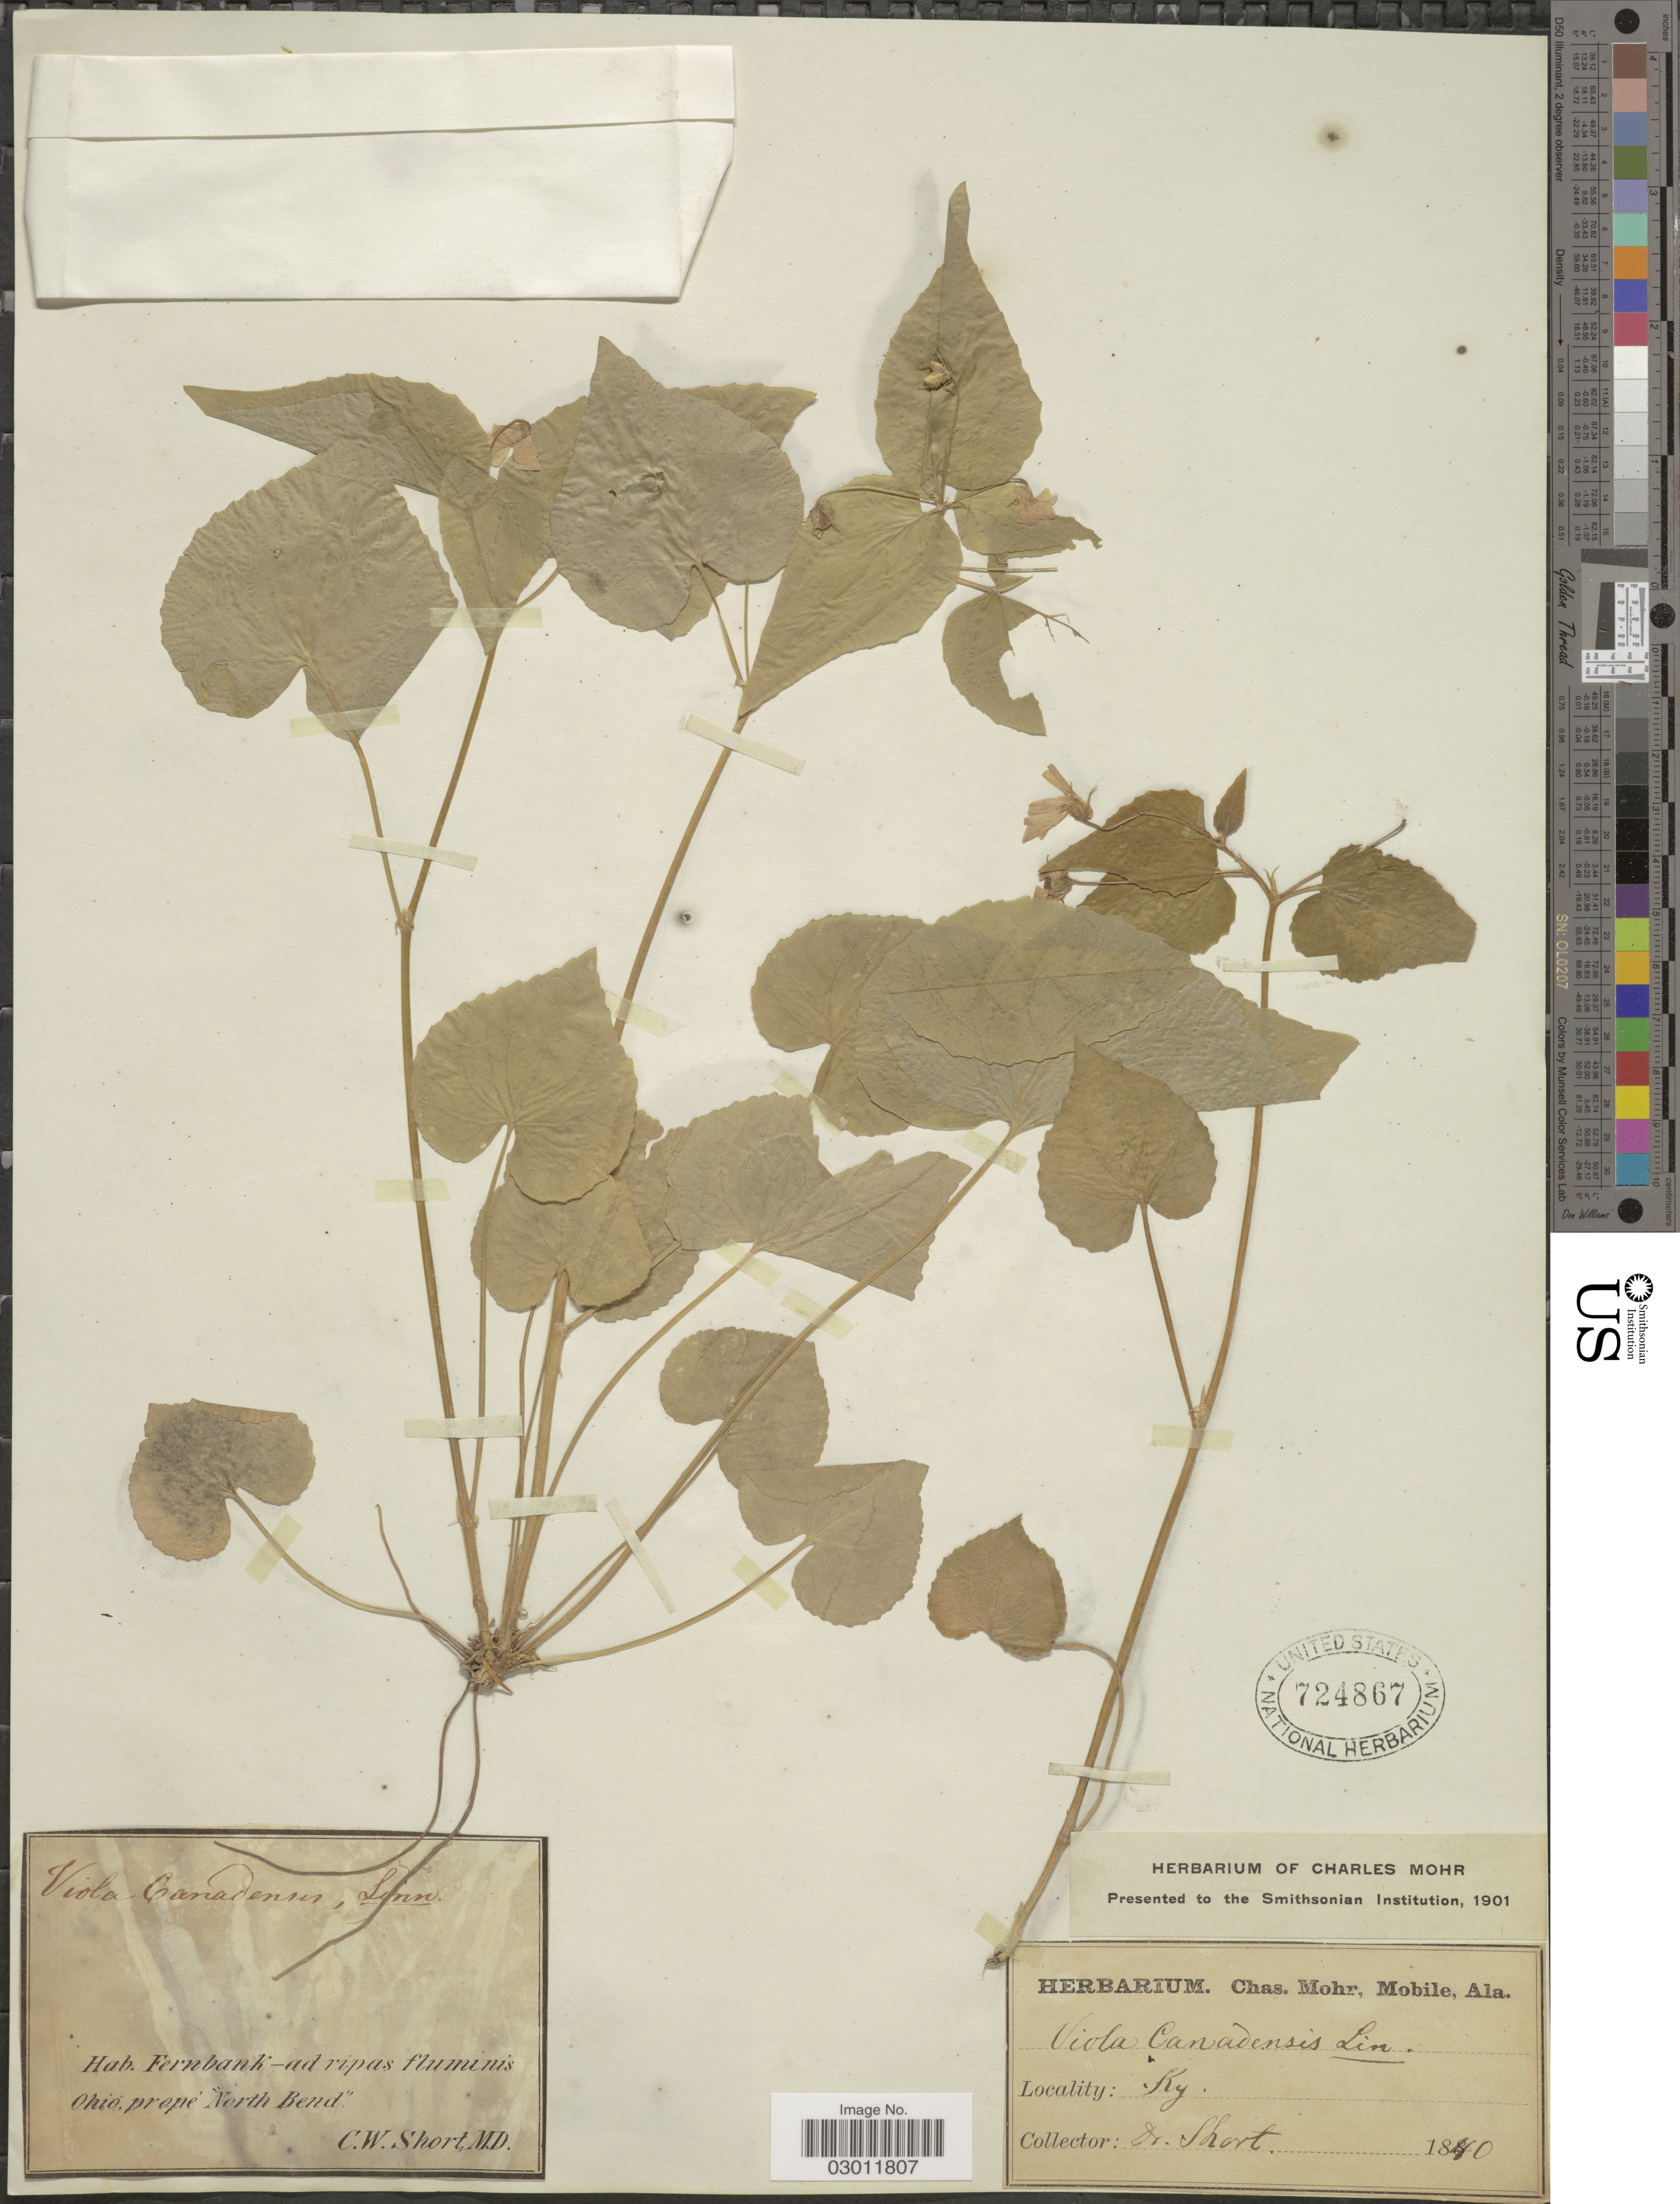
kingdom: Plantae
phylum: Tracheophyta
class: Magnoliopsida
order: Malpighiales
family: Violaceae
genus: Viola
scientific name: Viola canadensis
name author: L.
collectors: C. W. Short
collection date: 1840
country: United States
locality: Fernbank-ad ripas fluminis. Ohio, propé "North Bend". Ky.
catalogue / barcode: US 724867